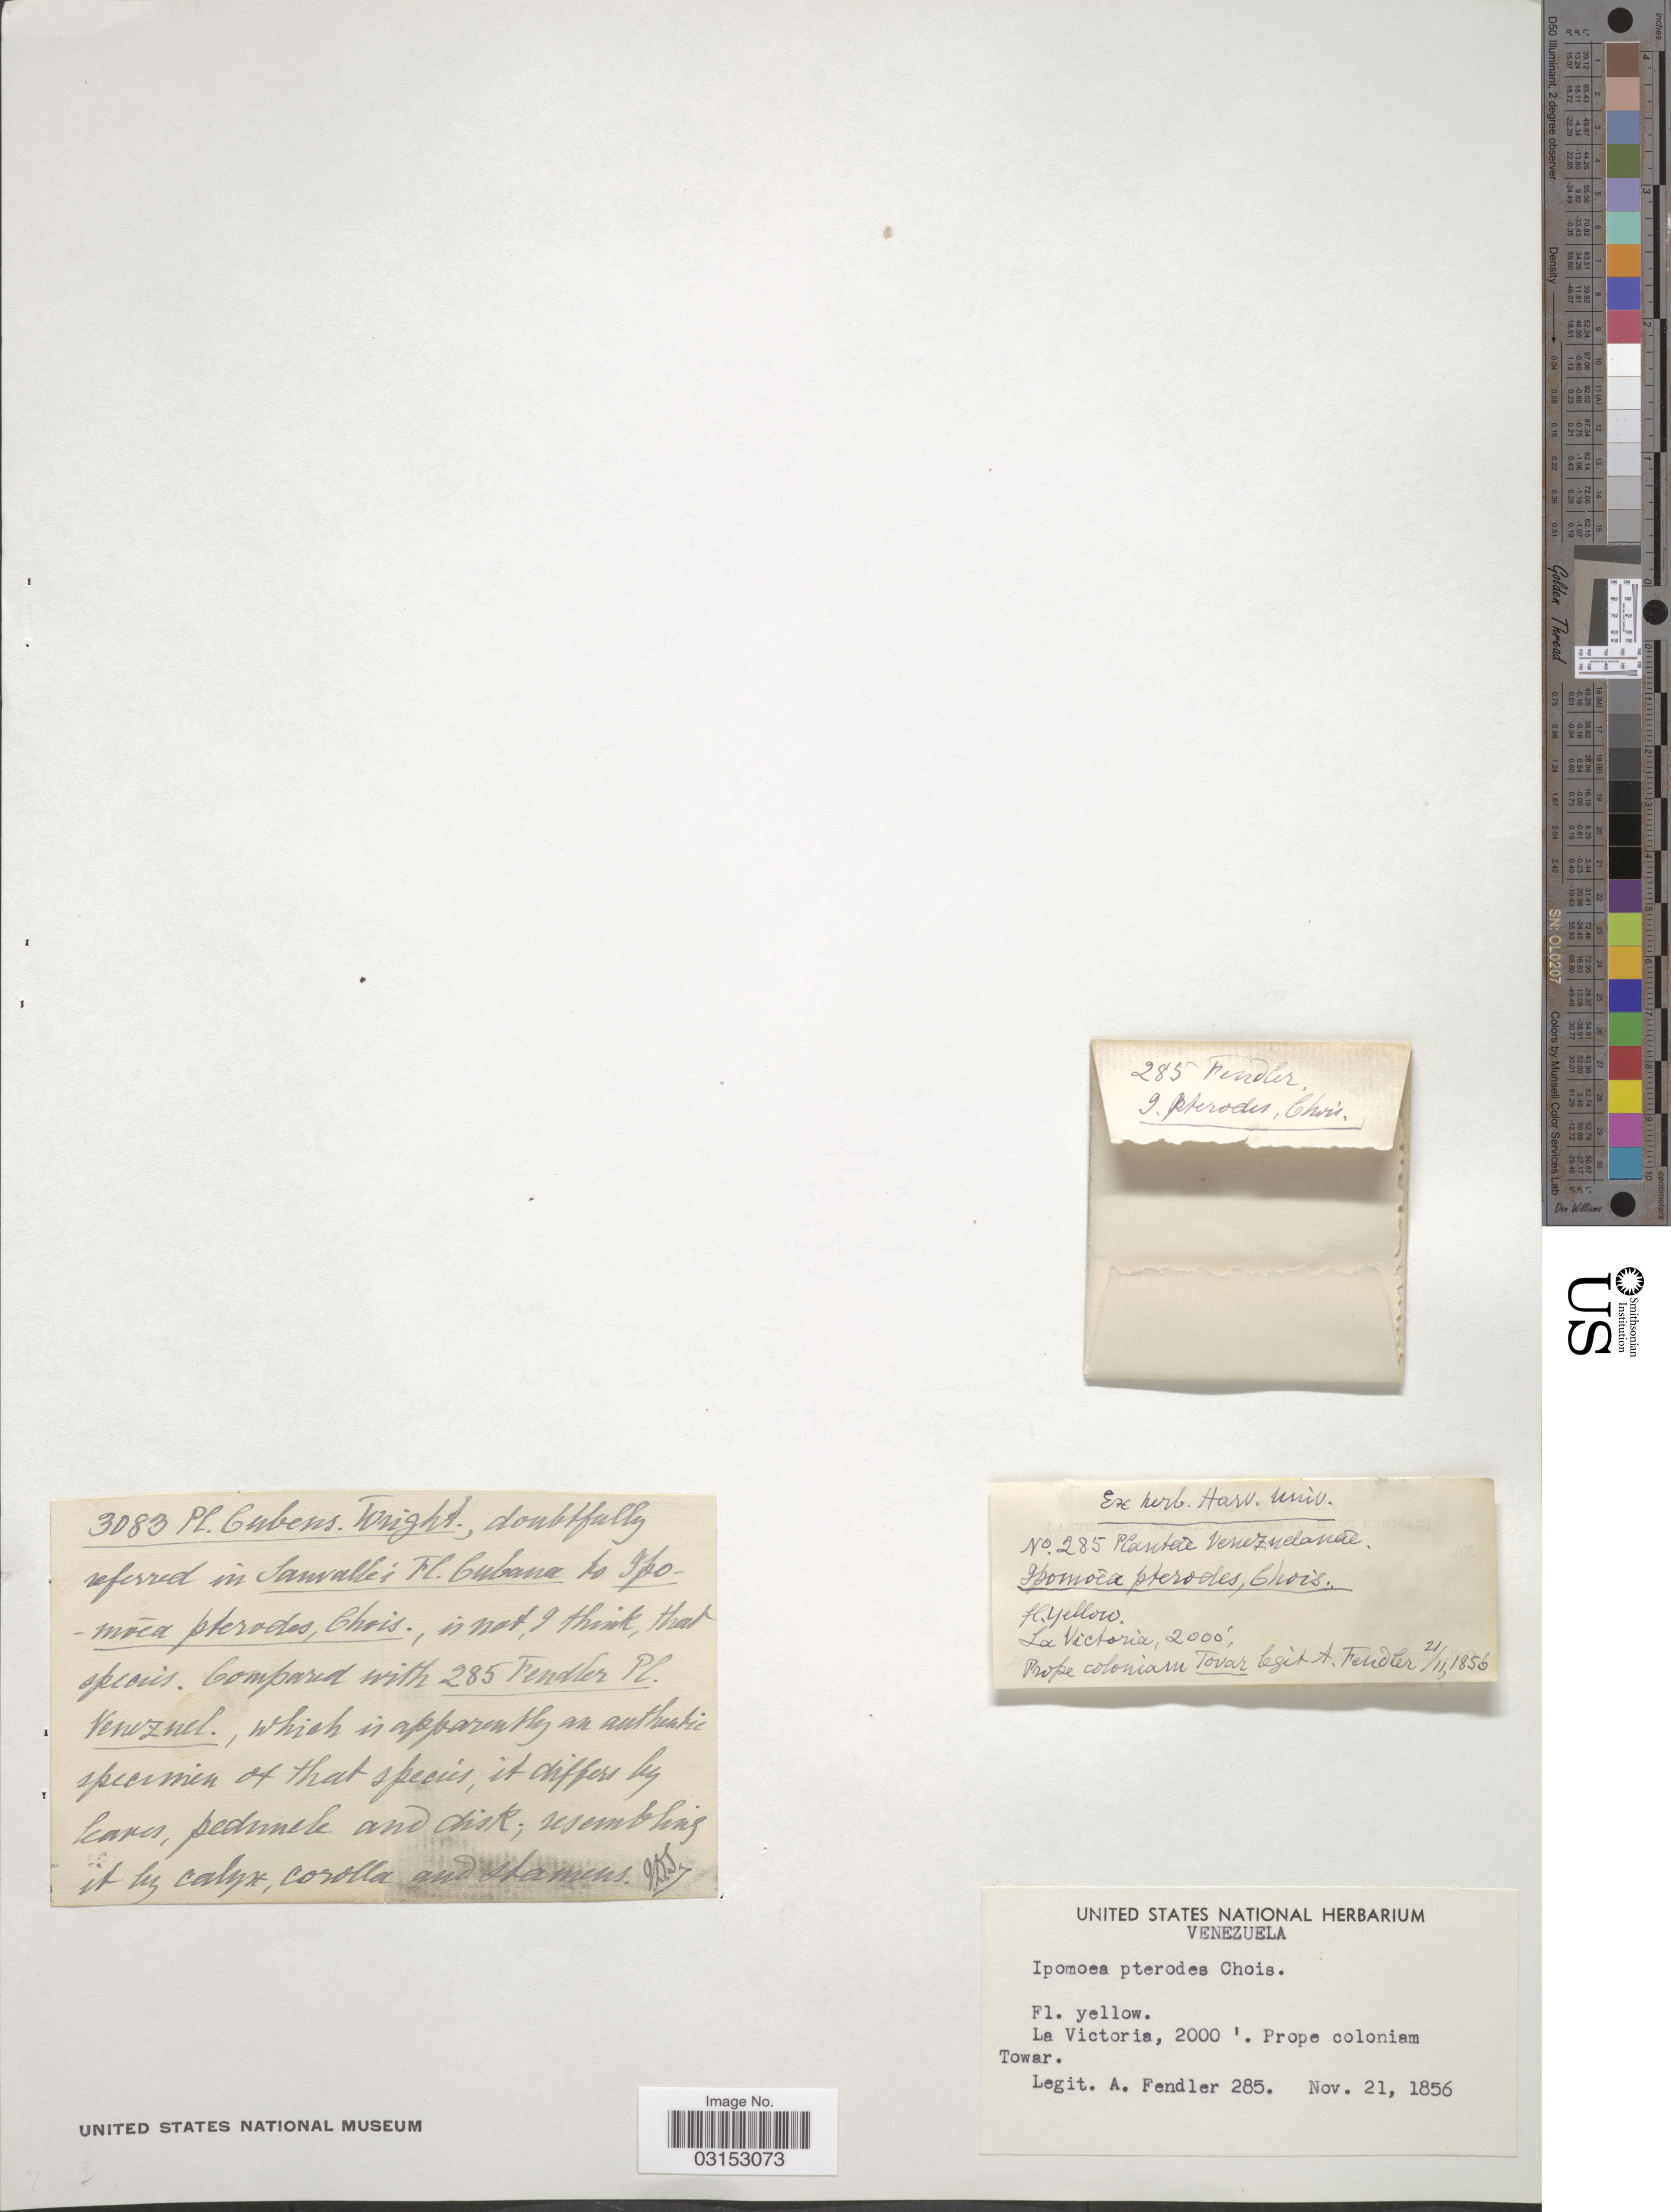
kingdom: Plantae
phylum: Tracheophyta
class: Magnoliopsida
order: Solanales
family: Convolvulaceae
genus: Ipomoea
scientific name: Ipomoea pterodes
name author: Choisy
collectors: A. Fendler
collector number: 285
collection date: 1856-11-21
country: Venezuela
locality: La Victoria. Prope coloniam Towar.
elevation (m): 610